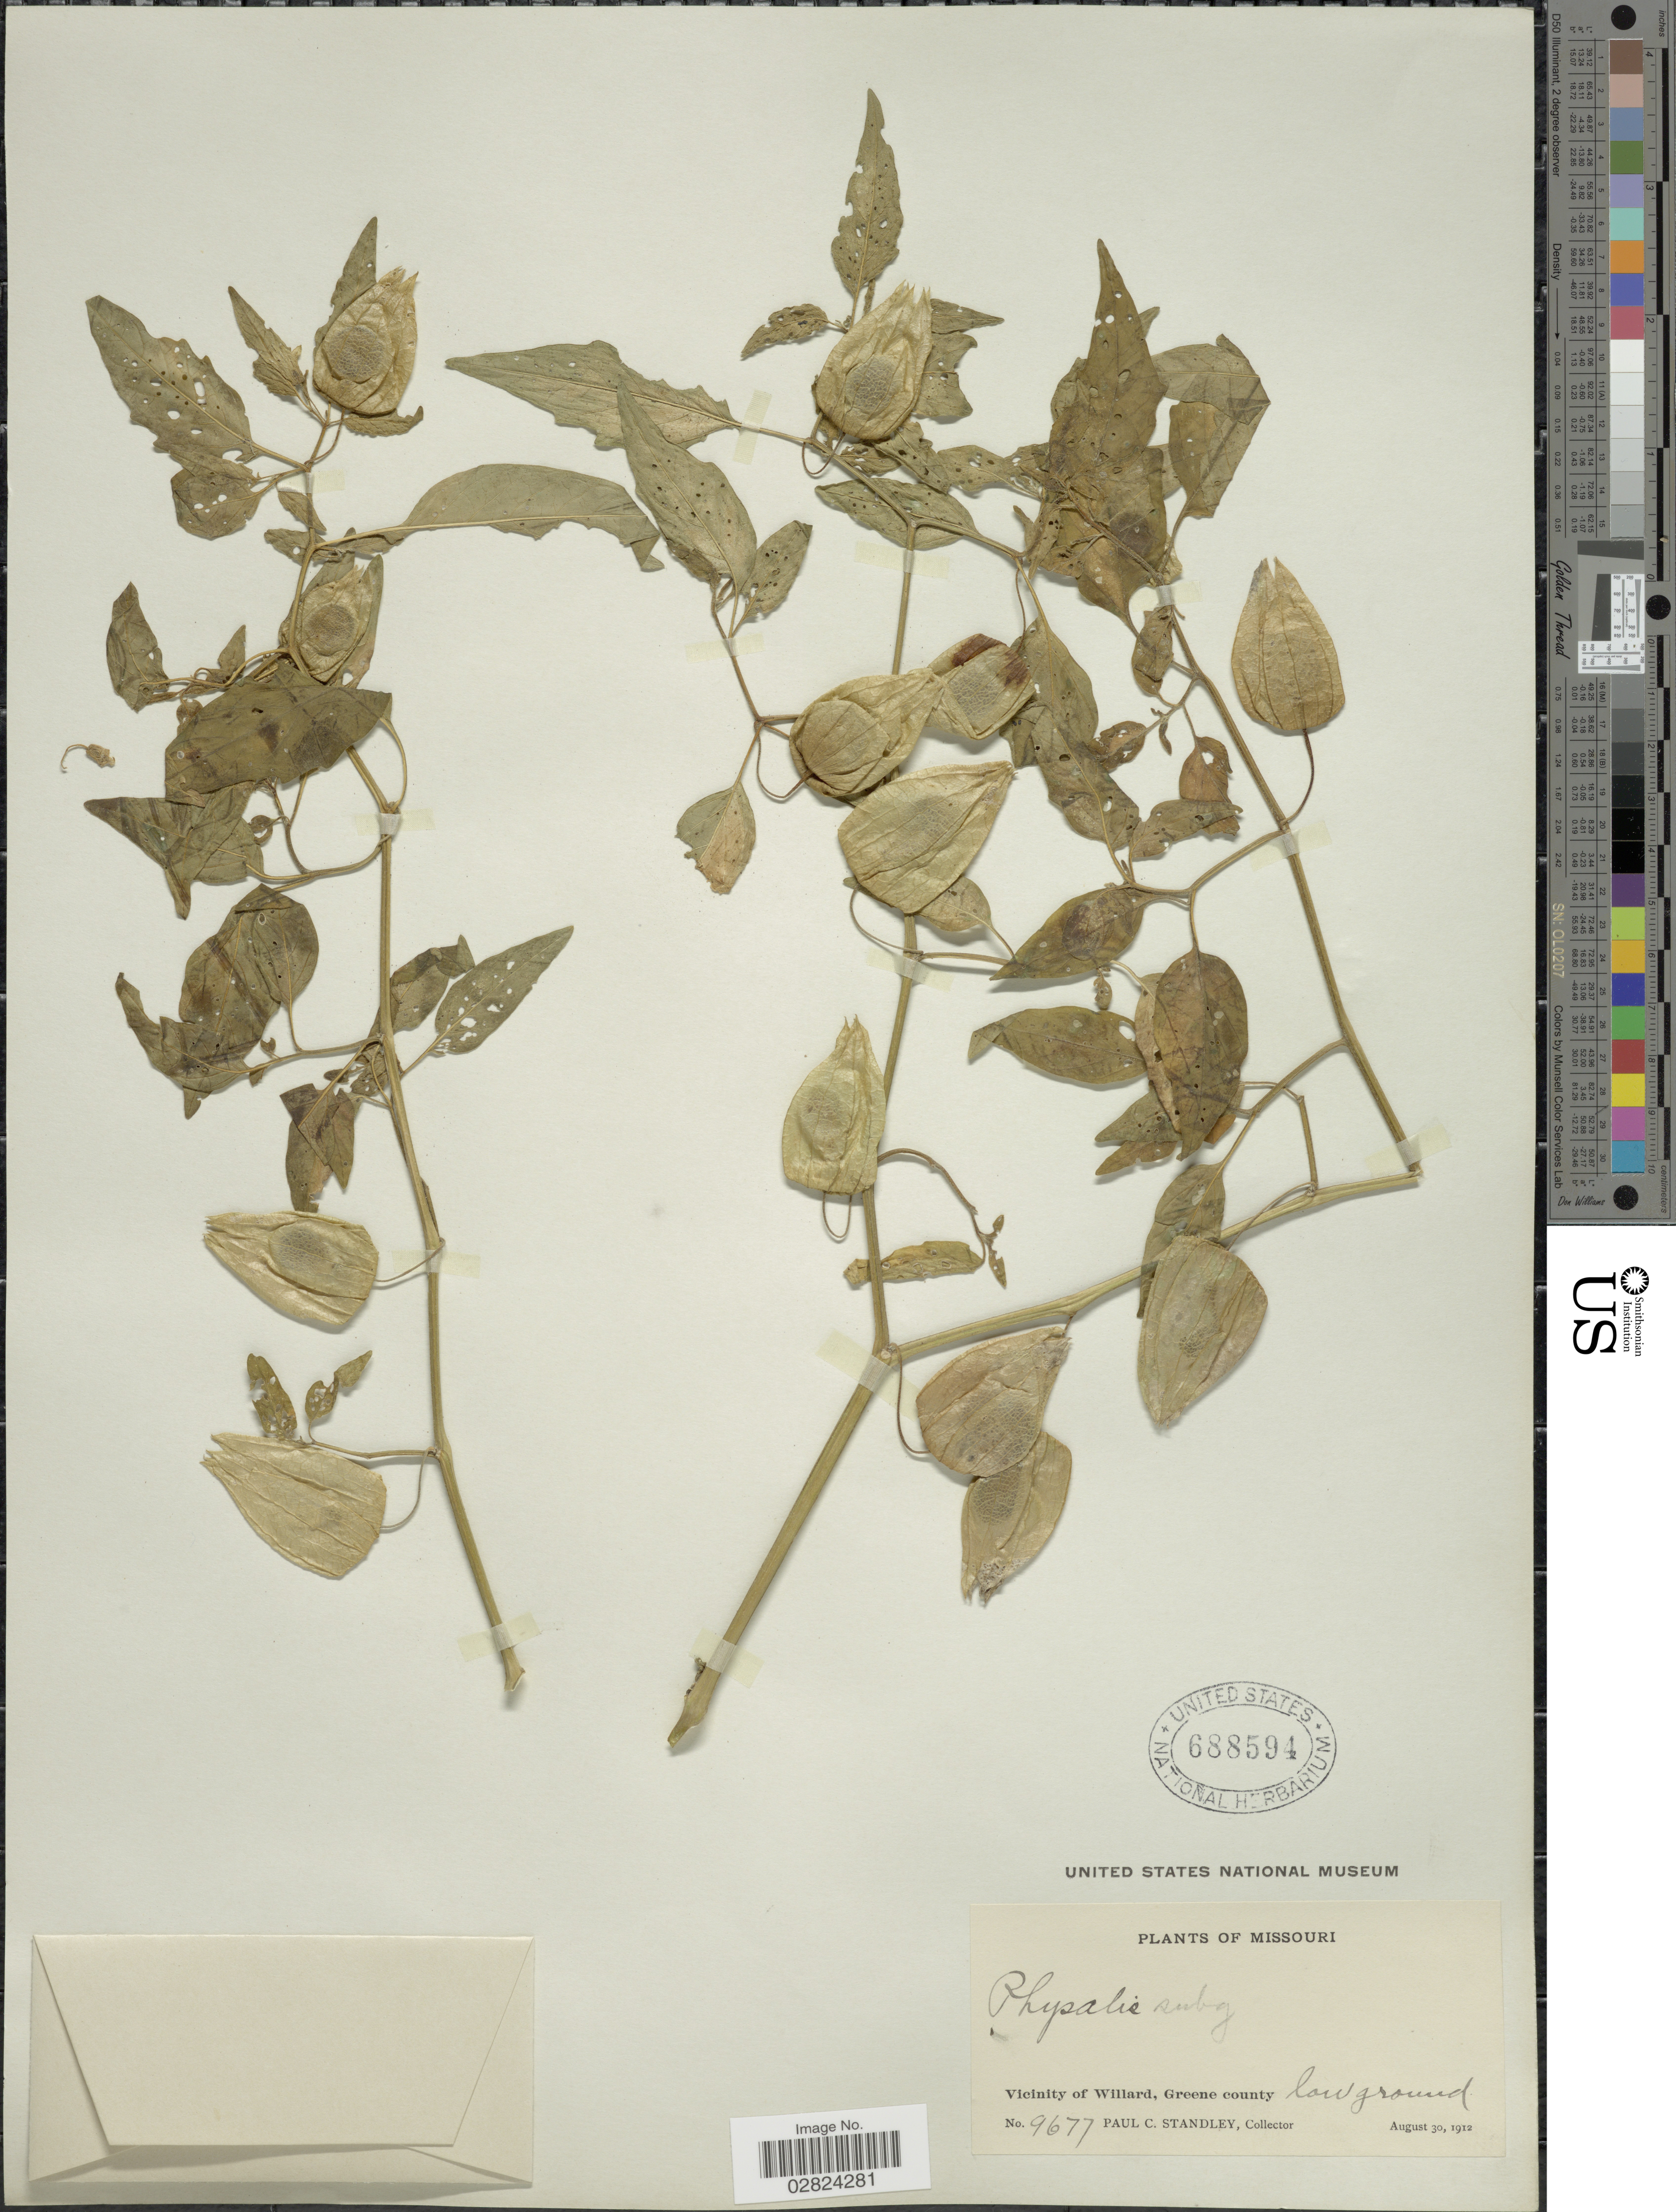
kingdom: Plantae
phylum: Tracheophyta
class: Magnoliopsida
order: Solanales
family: Solanaceae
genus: Physalis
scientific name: Physalis subglabrata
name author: Mack. & Bush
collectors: P. C. Standley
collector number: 9677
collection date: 1912-08-30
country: United States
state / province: Missouri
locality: Vicinity of Willard, Greene County.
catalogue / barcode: US 688594